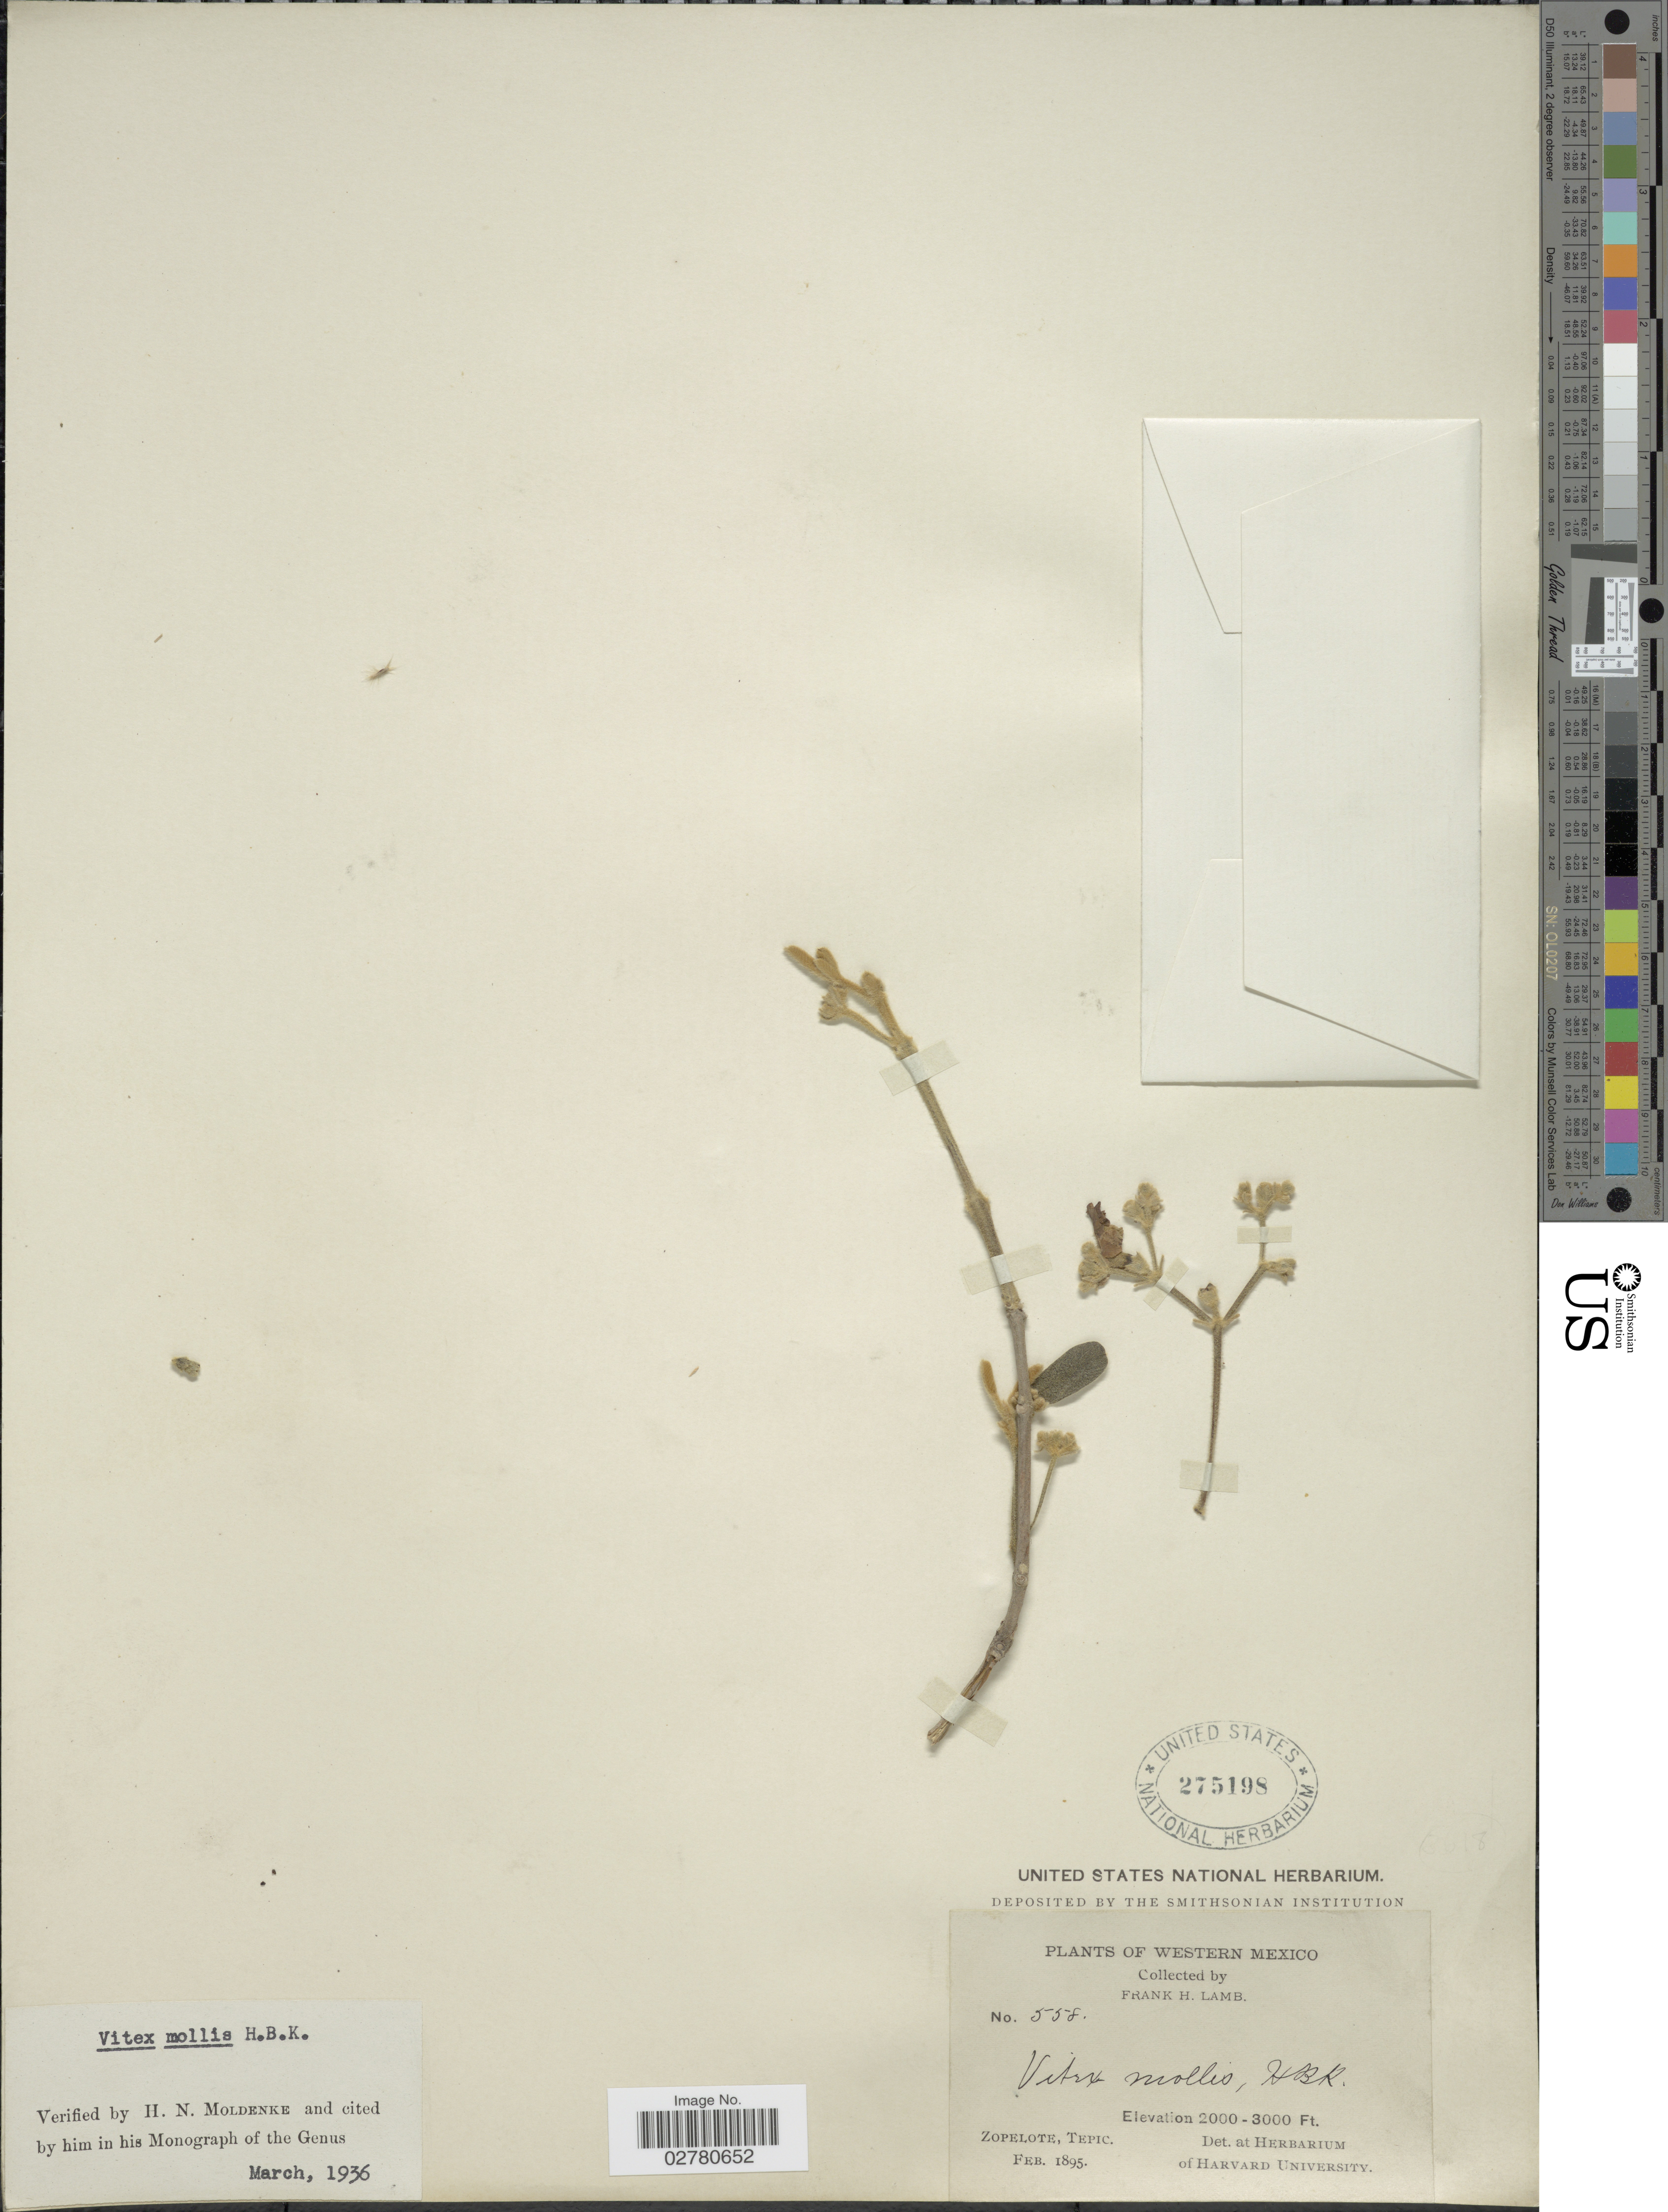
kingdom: Plantae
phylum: Tracheophyta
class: Magnoliopsida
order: Lamiales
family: Lamiaceae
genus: Vitex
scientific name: Vitex mollis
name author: Kunth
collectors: F. H. Lamb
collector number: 558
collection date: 1895-02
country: Mexico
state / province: Nayarit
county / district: Ruíz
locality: Zopelote [El Zopilote], Tepic [now Nayarit].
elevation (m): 610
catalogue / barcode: US 275198